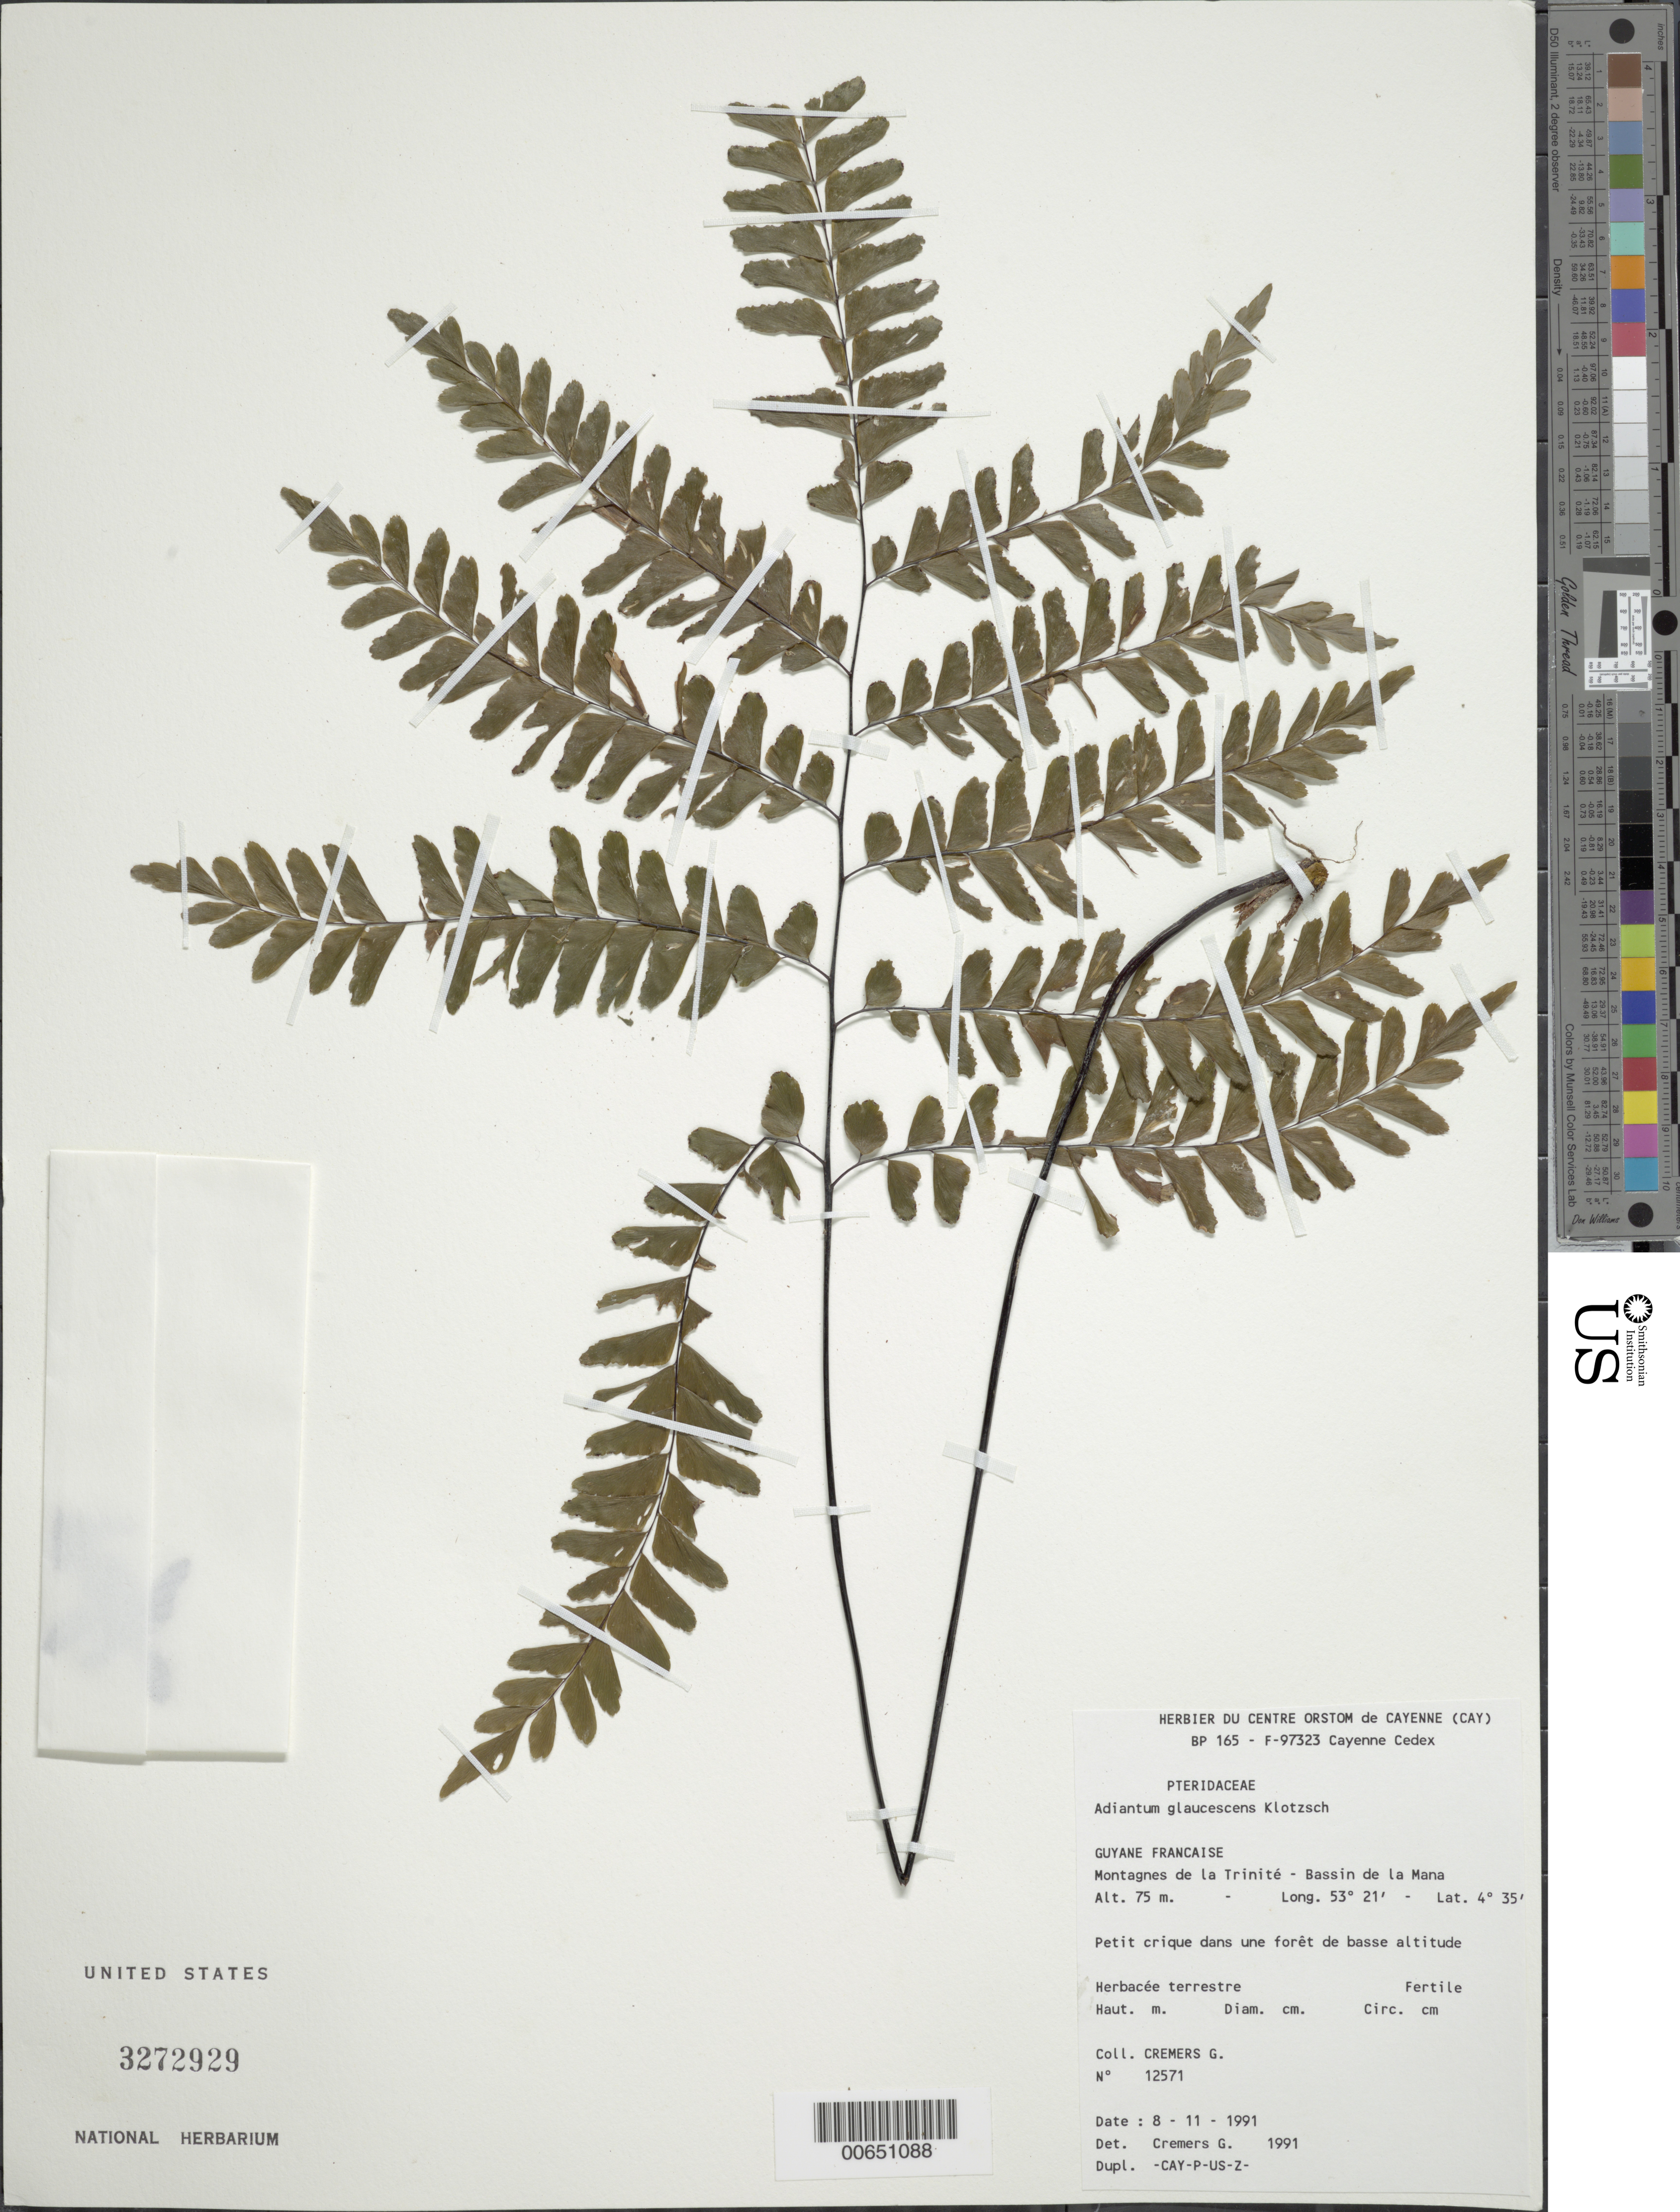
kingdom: Plantae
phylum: Tracheophyta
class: Polypodiopsida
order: Polypodiales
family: Pteridaceae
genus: Adiantum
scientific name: Adiantum glaucescens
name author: Klotzsch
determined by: Cremers, Georges A.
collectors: G. Cremers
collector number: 12571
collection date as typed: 8-Nov-91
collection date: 1991-11-08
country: French Guiana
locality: Montagnes de la Trinité, Bassin de la Mana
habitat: Petit crique dans une forêt de basse altitude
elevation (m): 75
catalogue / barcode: US 3272929